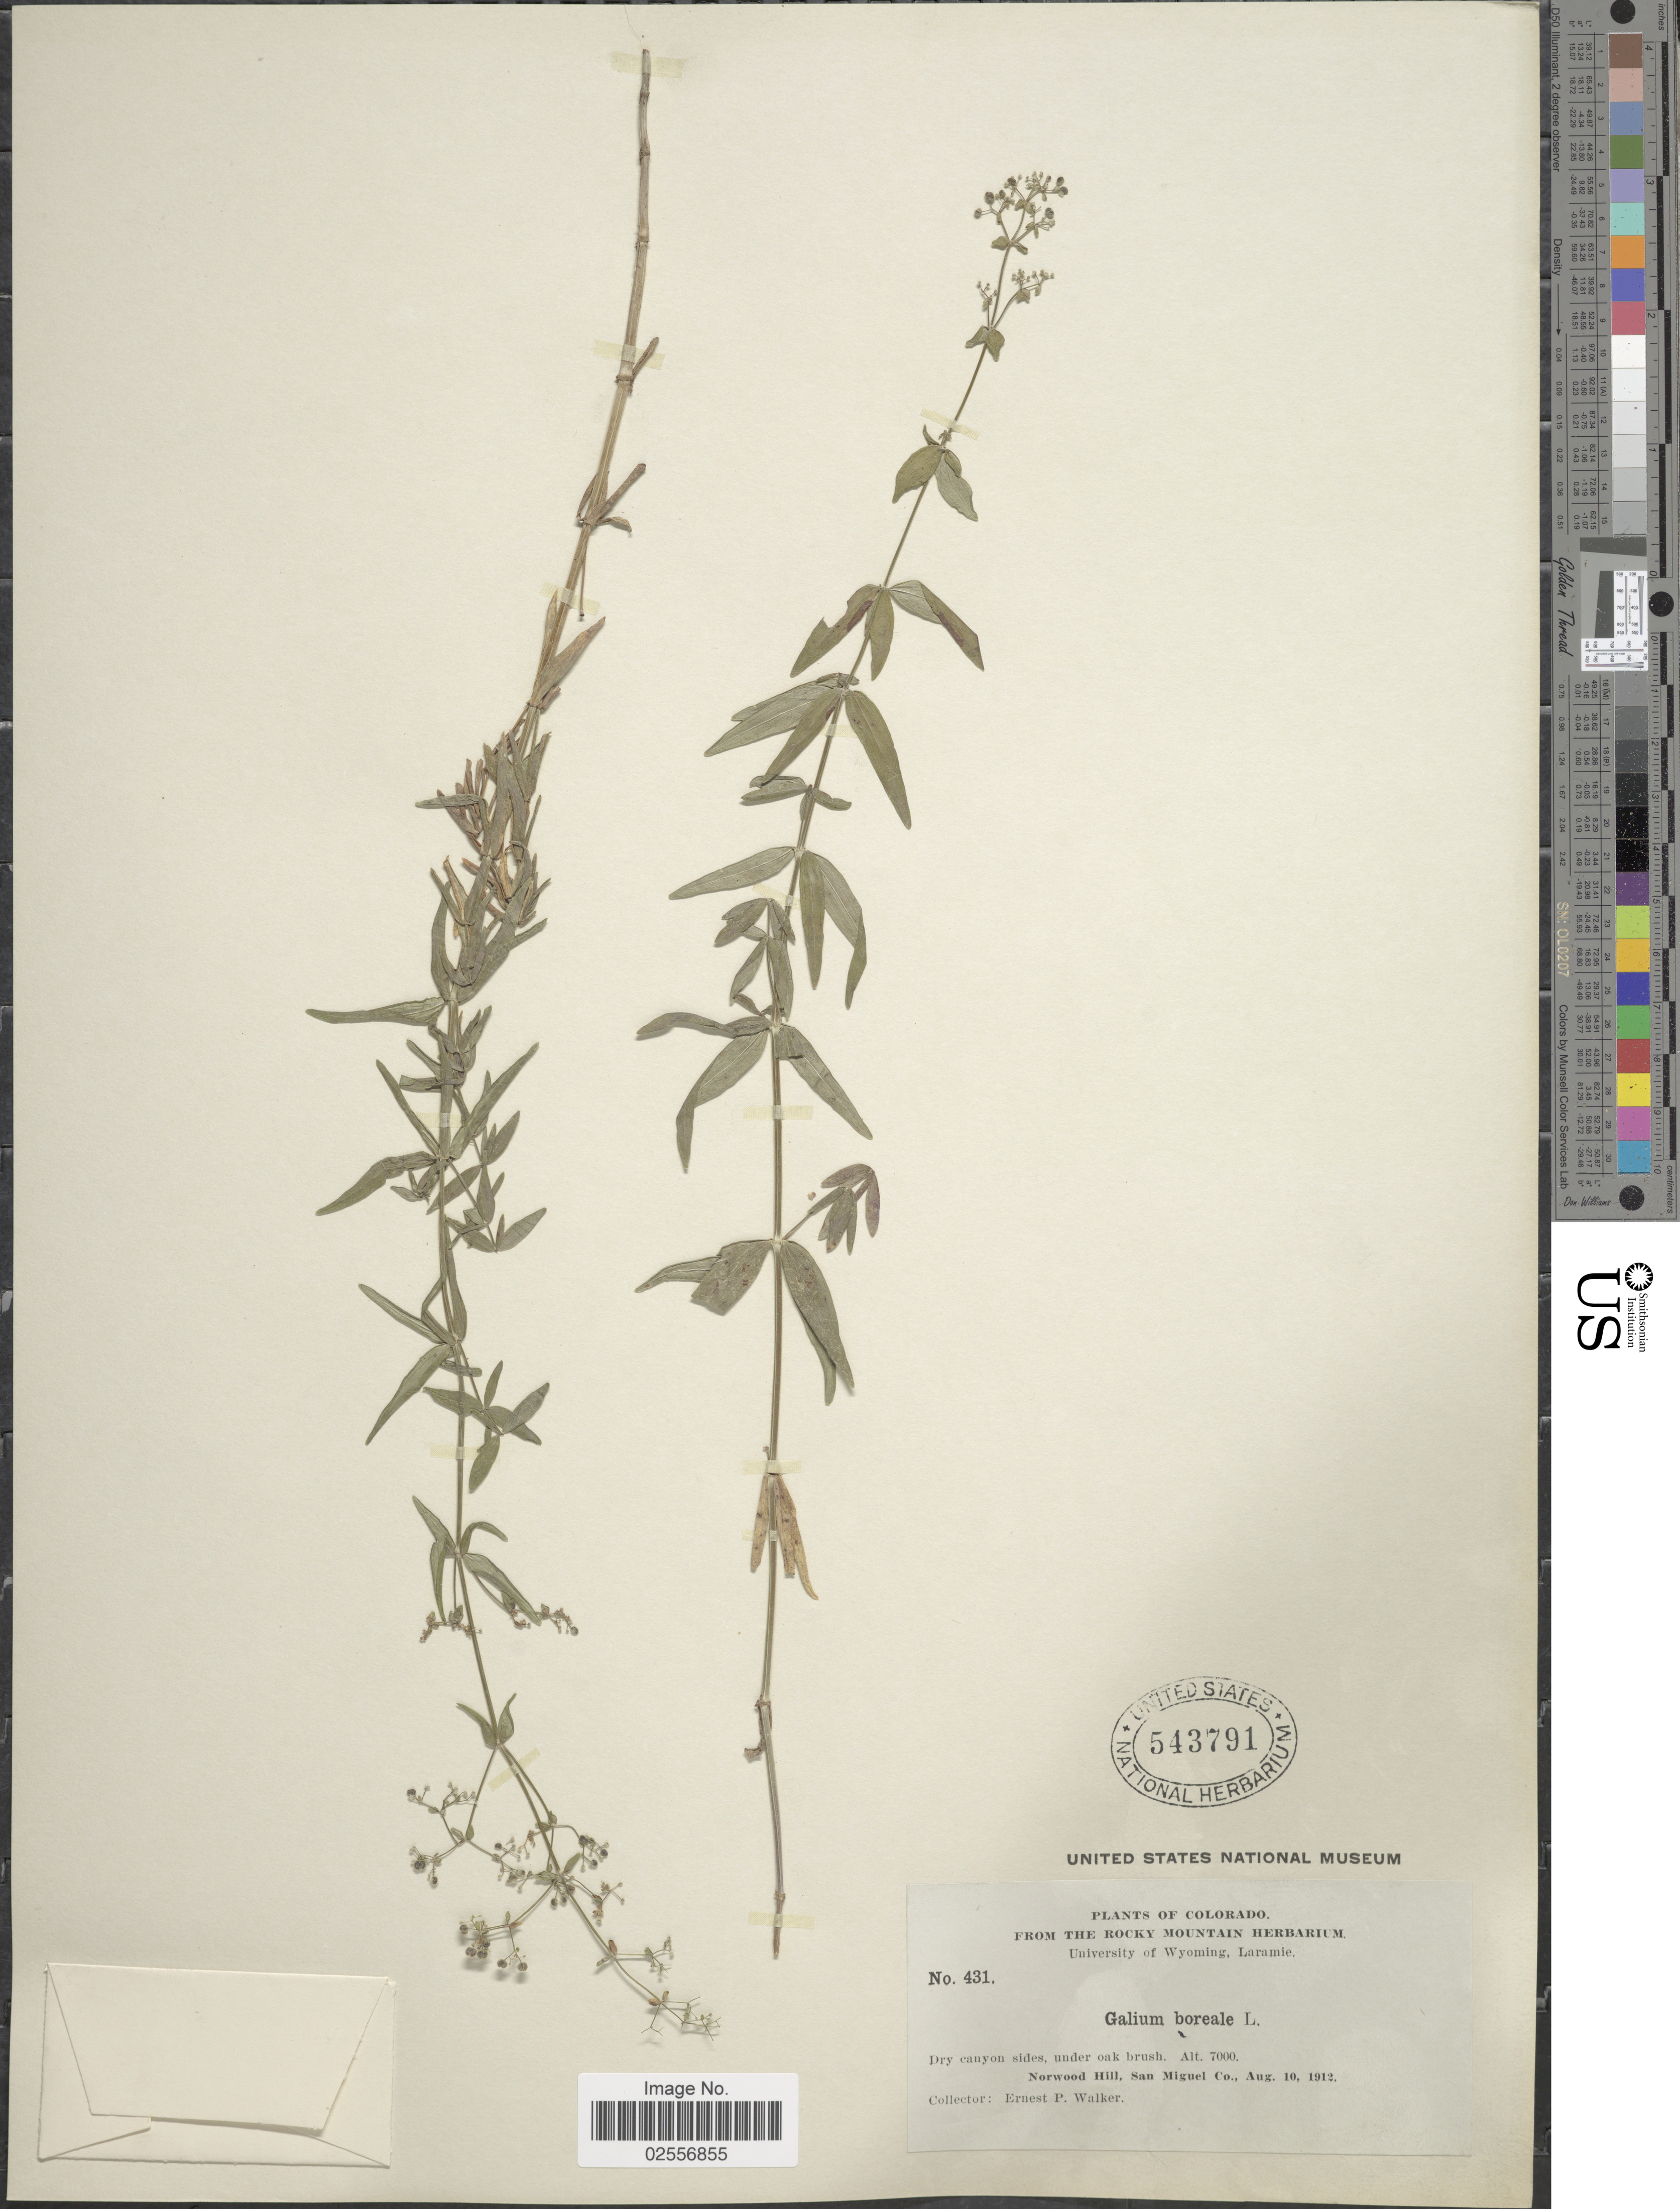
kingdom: Plantae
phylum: Tracheophyta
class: Magnoliopsida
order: Gentianales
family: Rubiaceae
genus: Galium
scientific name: Galium boreale L.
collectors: E. P. Walker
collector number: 431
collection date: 1912-08-10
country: United States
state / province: Colorado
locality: Norwood Hill, San Miguel Co.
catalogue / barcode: US 543791